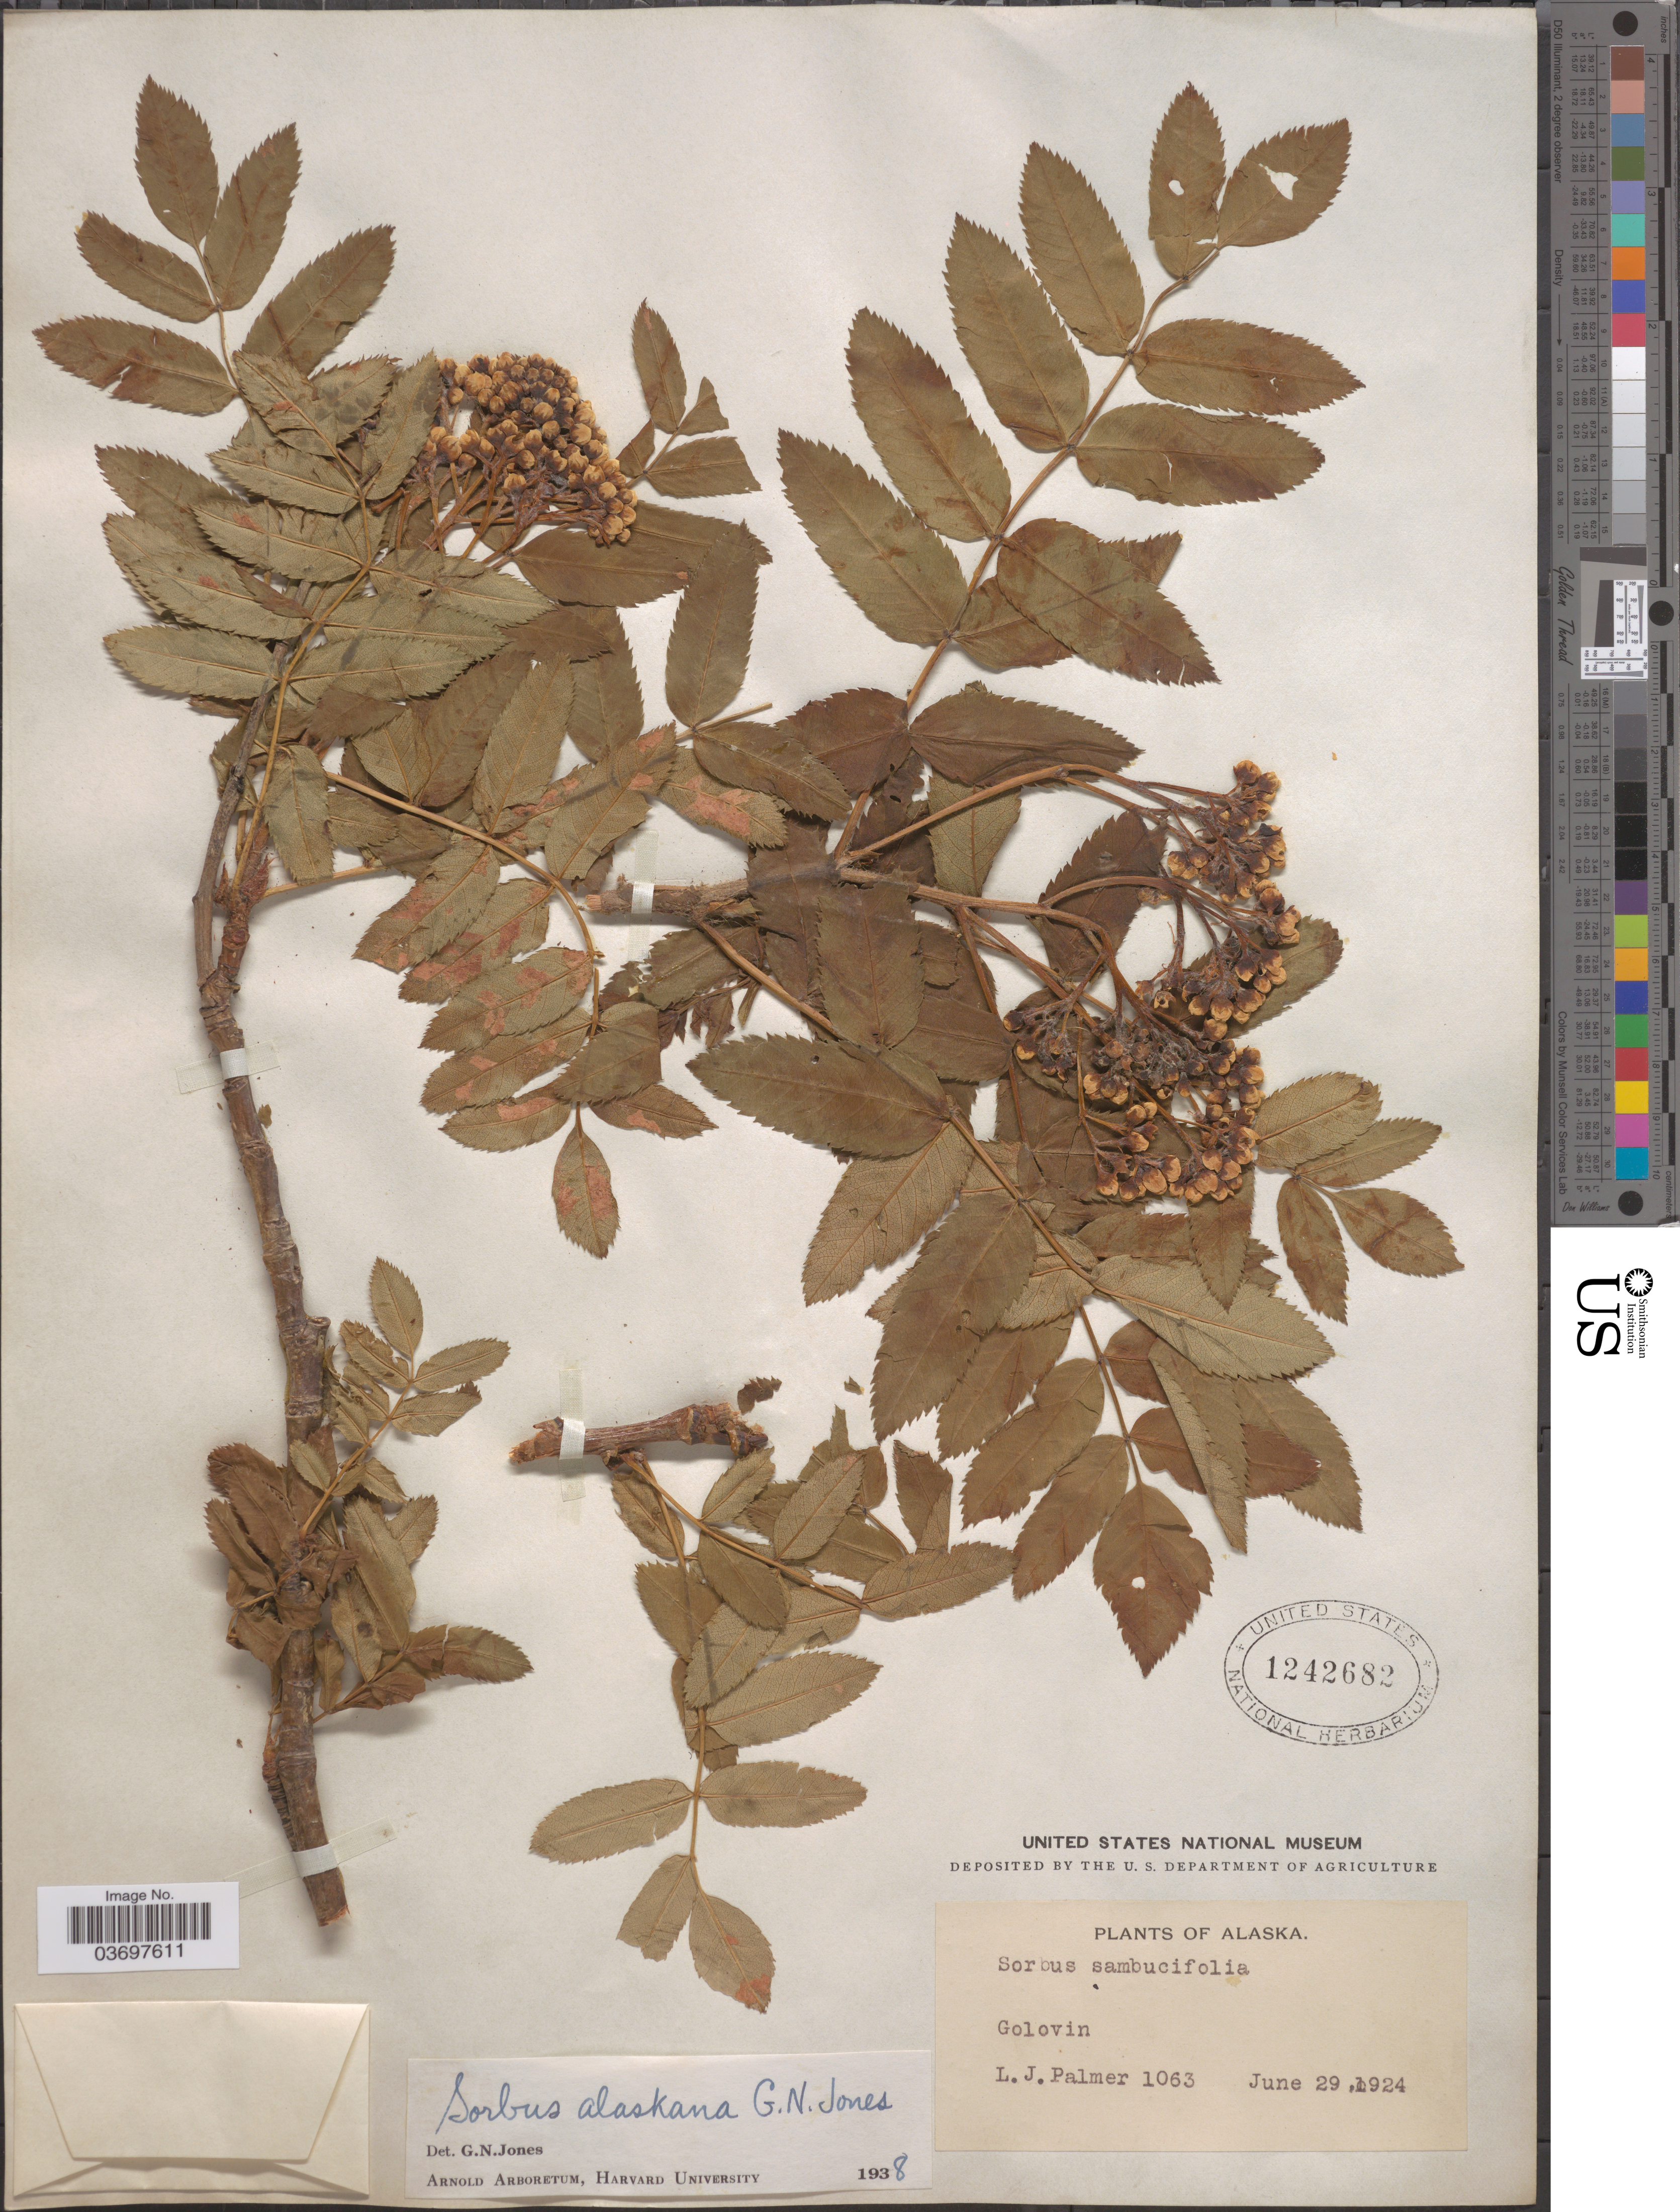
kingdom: Plantae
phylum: Tracheophyta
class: Magnoliopsida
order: Rosales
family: Rosaceae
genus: Sorbus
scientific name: Sorbus scopulina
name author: Greene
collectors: L. J. Palmer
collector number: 1063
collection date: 1924-06-29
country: United States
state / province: Alaska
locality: Golovin.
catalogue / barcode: US 1242682